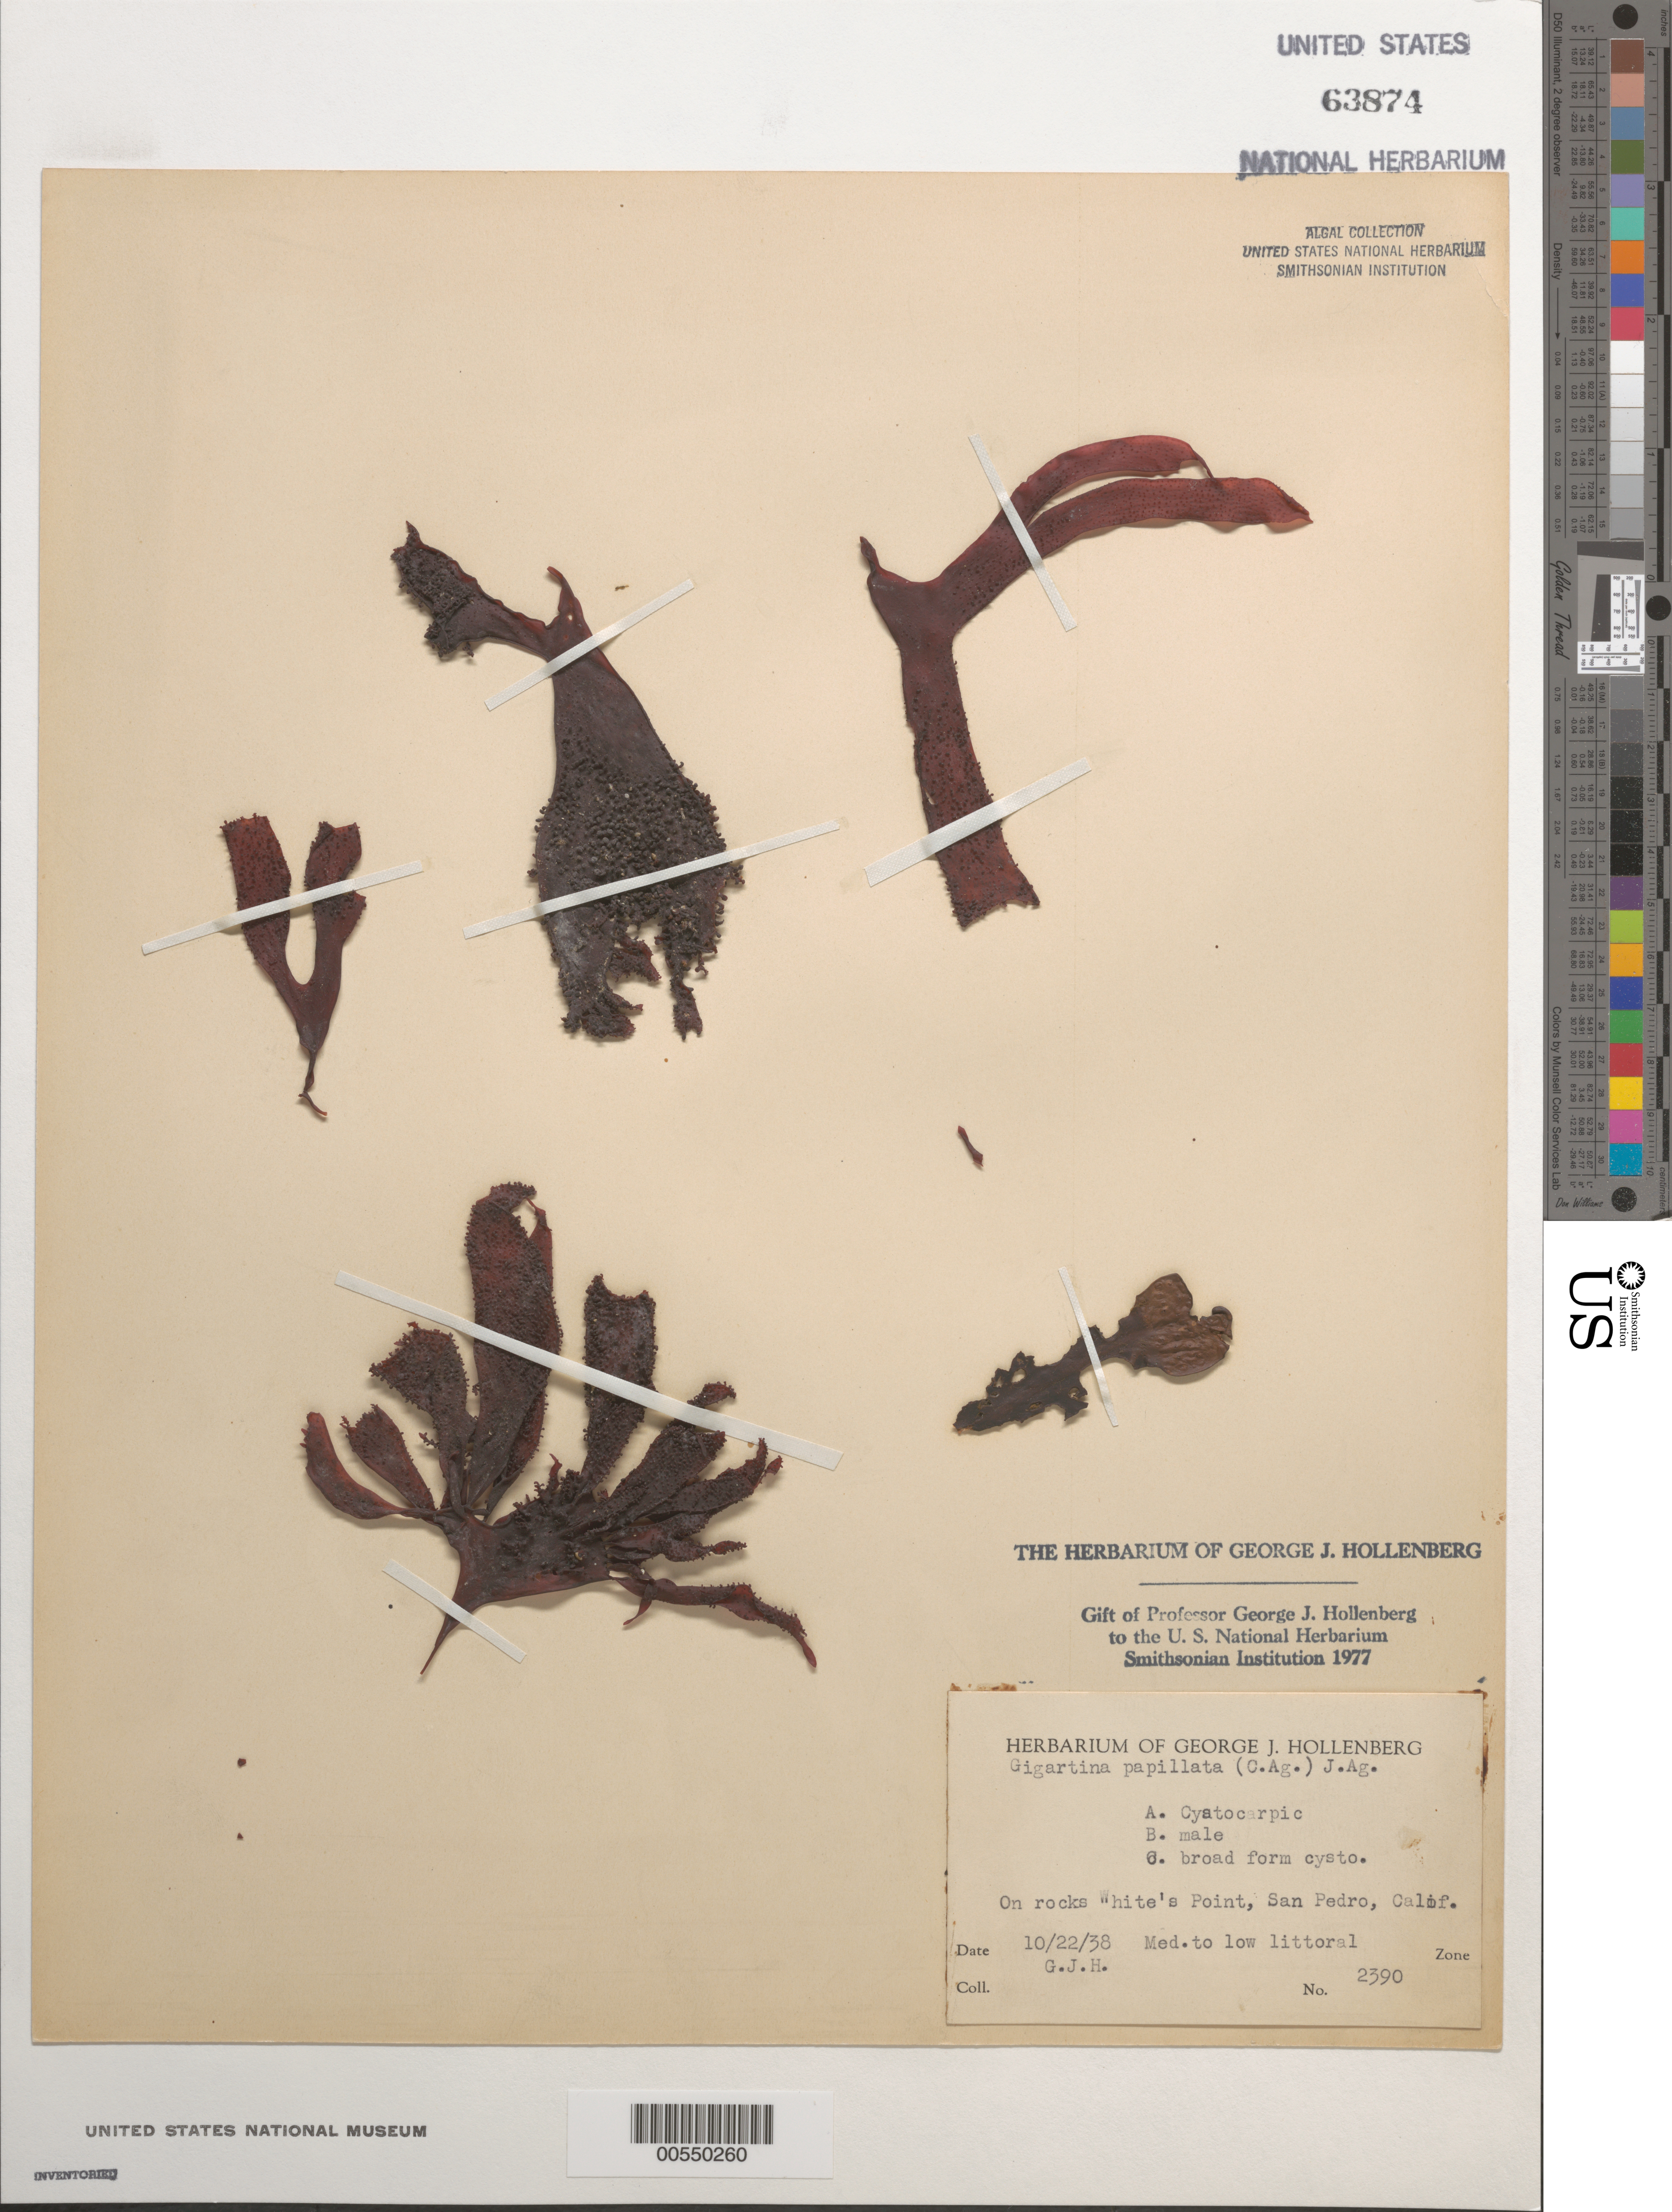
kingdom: Plantae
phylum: Rhodophyta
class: Florideophyceae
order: Gigartinales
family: Phyllophoraceae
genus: Mastocarpus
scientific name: Mastocarpus papillatus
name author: (C. Agardh) Kütz.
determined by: Algae name updating Project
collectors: G. Hollenberg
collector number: GJH 2390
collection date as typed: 22 Oct 1938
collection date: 1938-10-22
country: United States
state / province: California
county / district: Los Angeles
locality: White's Point, San Pedro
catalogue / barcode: US 63874